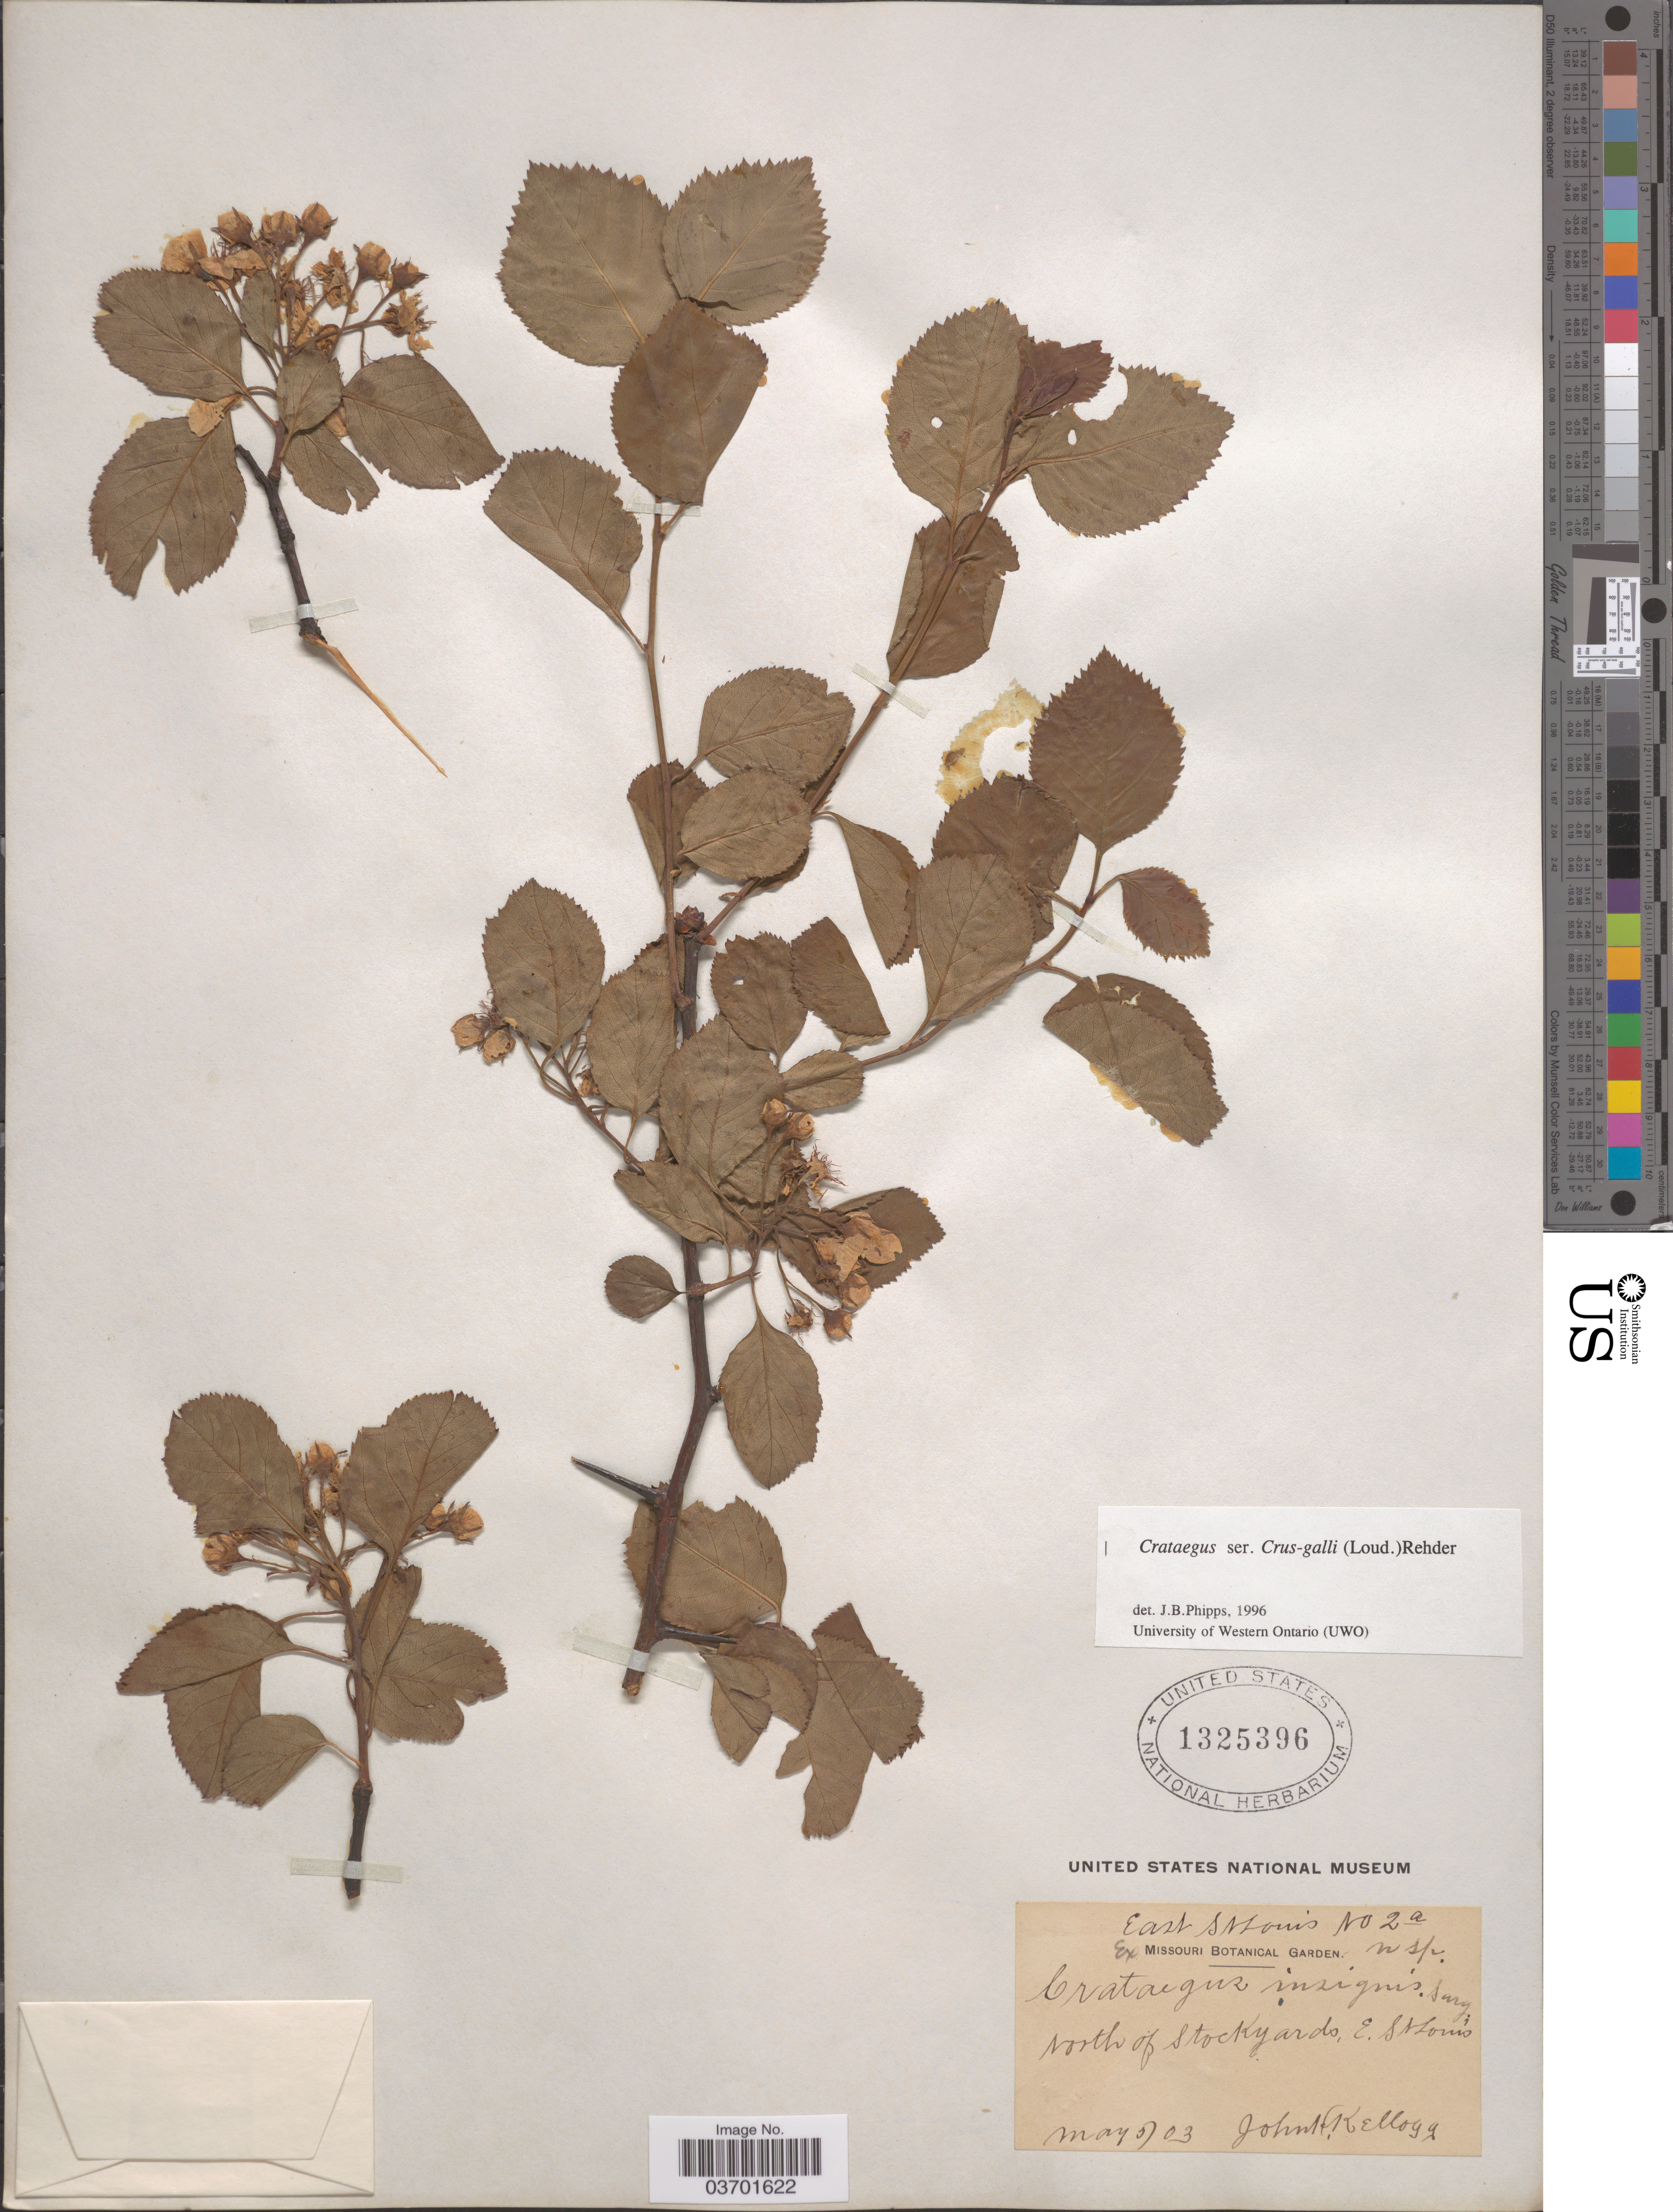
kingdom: Plantae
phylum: Tracheophyta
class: Magnoliopsida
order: Rosales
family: Rosaceae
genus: Crataegus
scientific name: Crataegus reverchonii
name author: Sarg.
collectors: J. H. Kellogg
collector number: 2a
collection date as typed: Transcribed d/m/y: 5/5/3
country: United States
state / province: Missouri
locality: East St. Louis. North of Stockyards.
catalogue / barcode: US 1325396